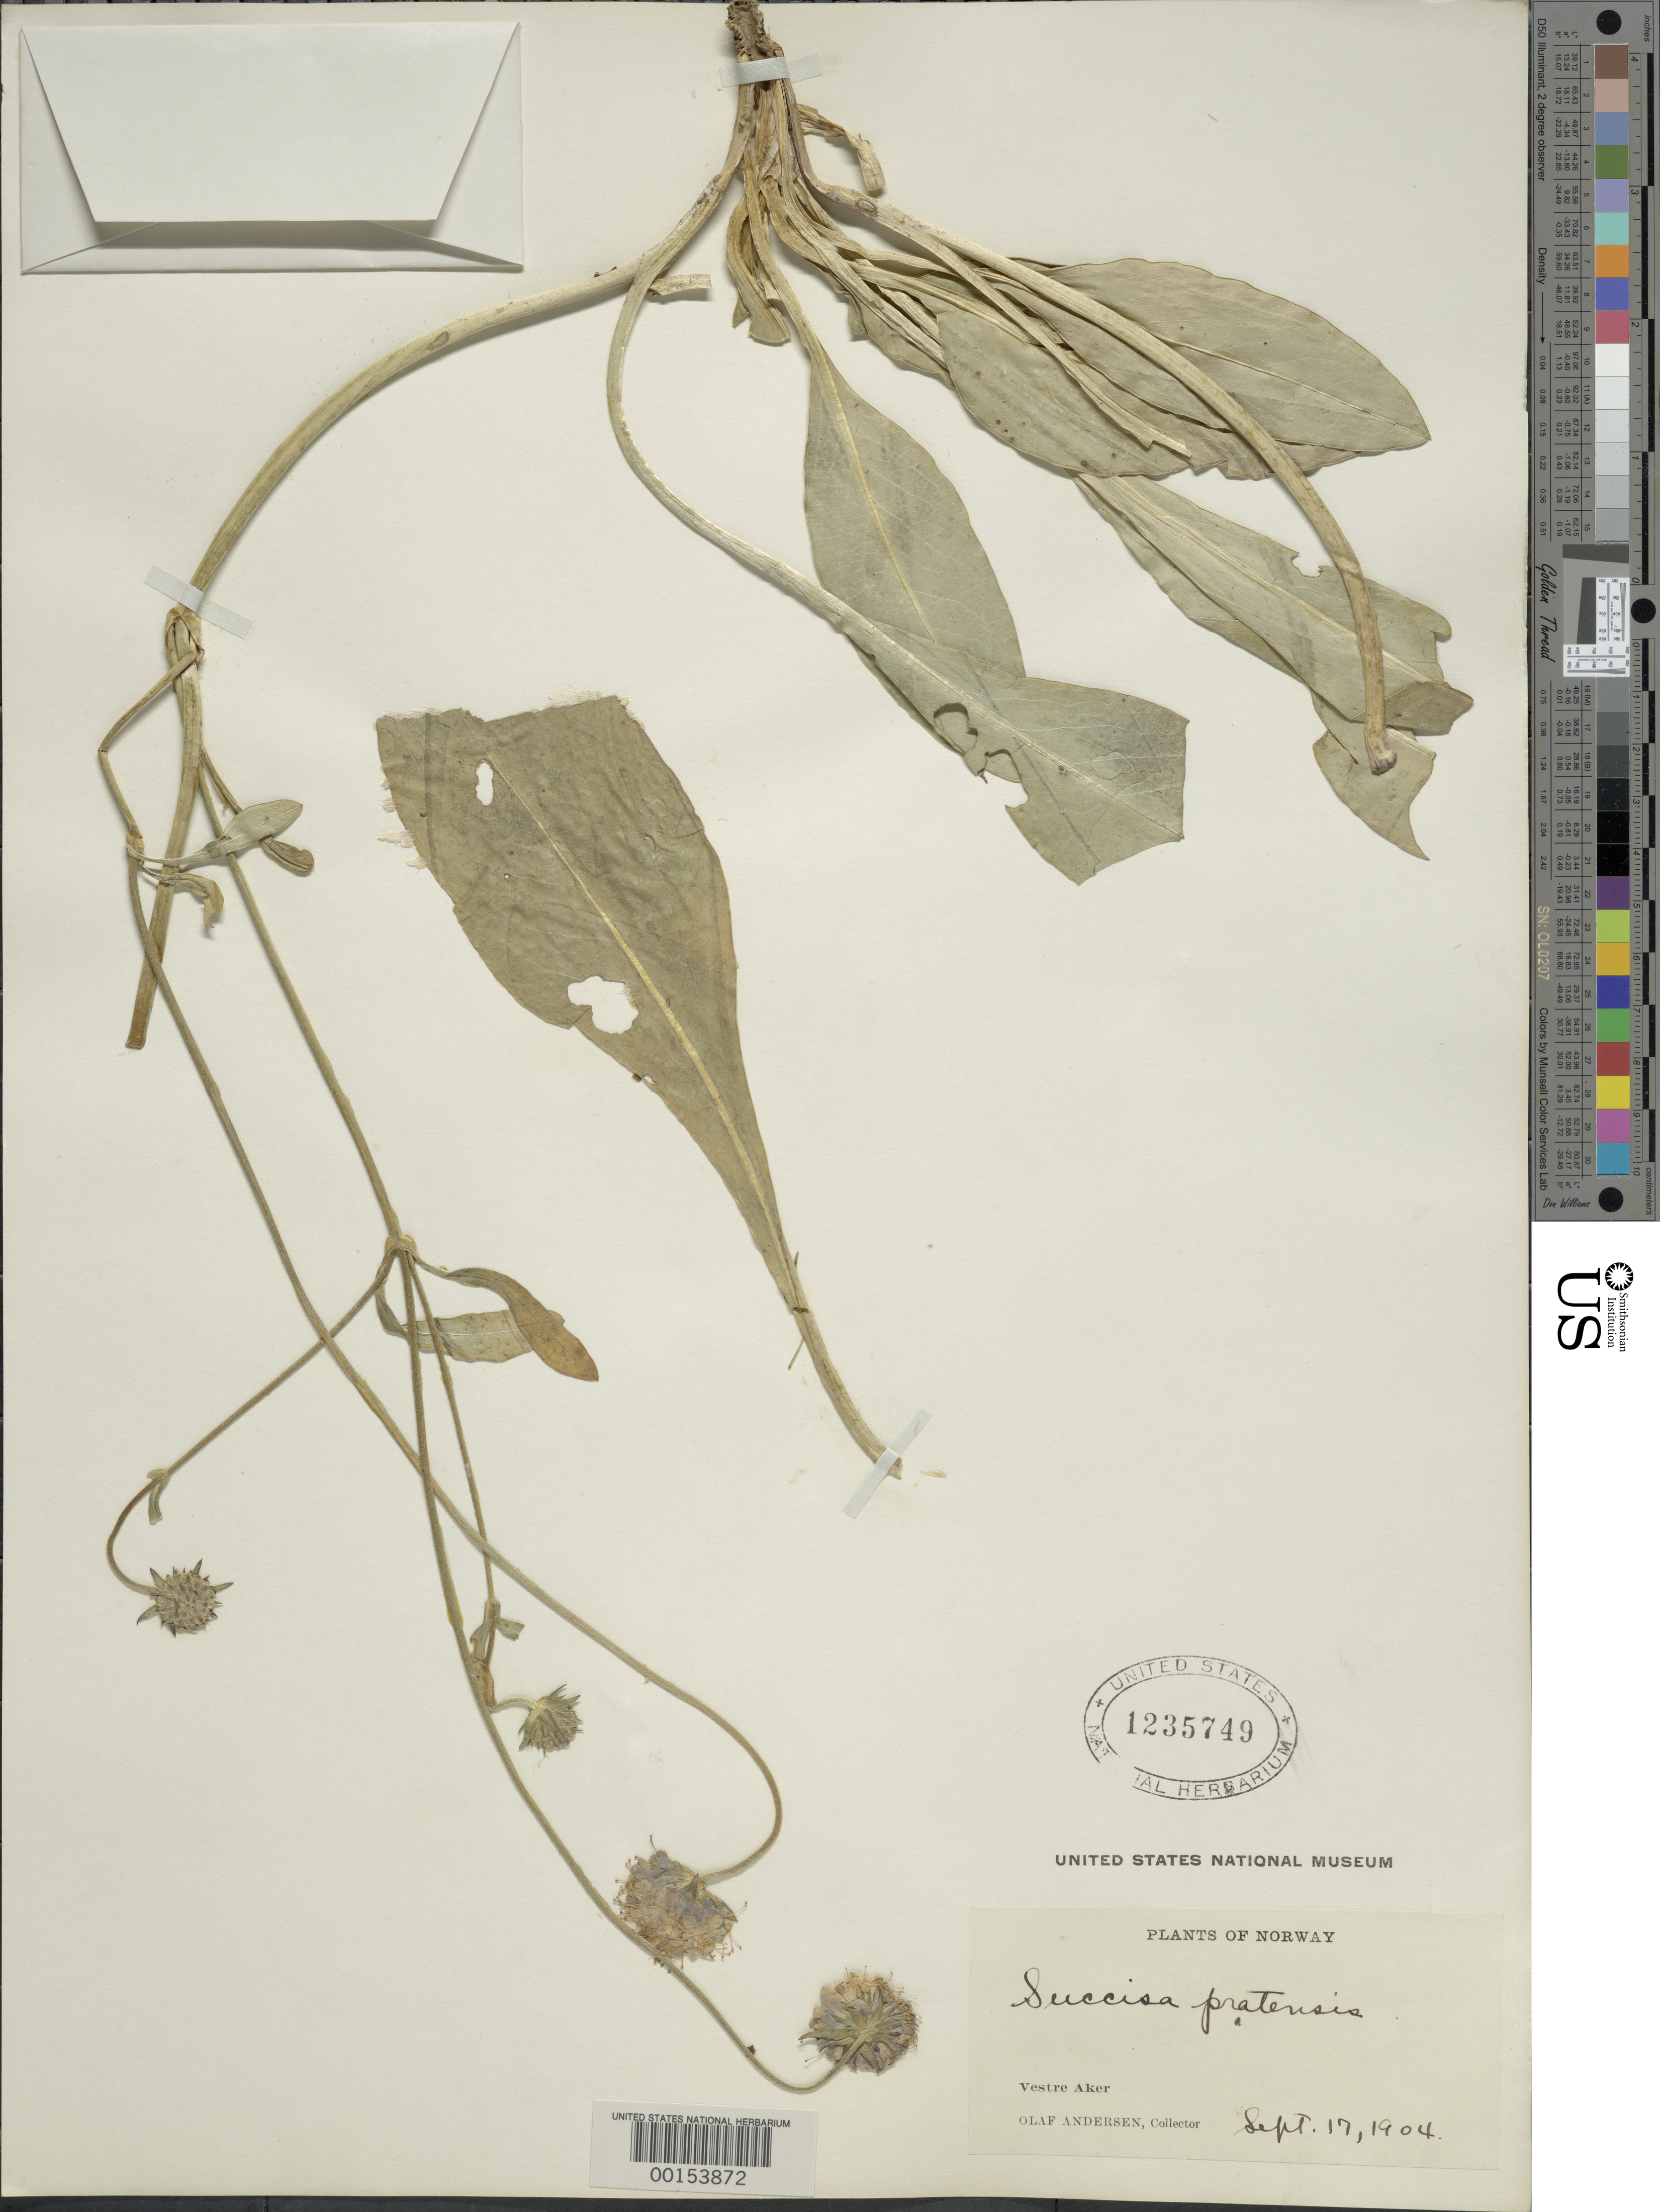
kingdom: Plantae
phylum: Tracheophyta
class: Magnoliopsida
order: Dipsacales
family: Caprifoliaceae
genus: Succisa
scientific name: Succisa pratensis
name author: Moench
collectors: O. Andersen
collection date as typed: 17 Sep 1904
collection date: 1904-09-17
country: Norway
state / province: Oslo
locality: Vestre Aker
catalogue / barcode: US 1235749